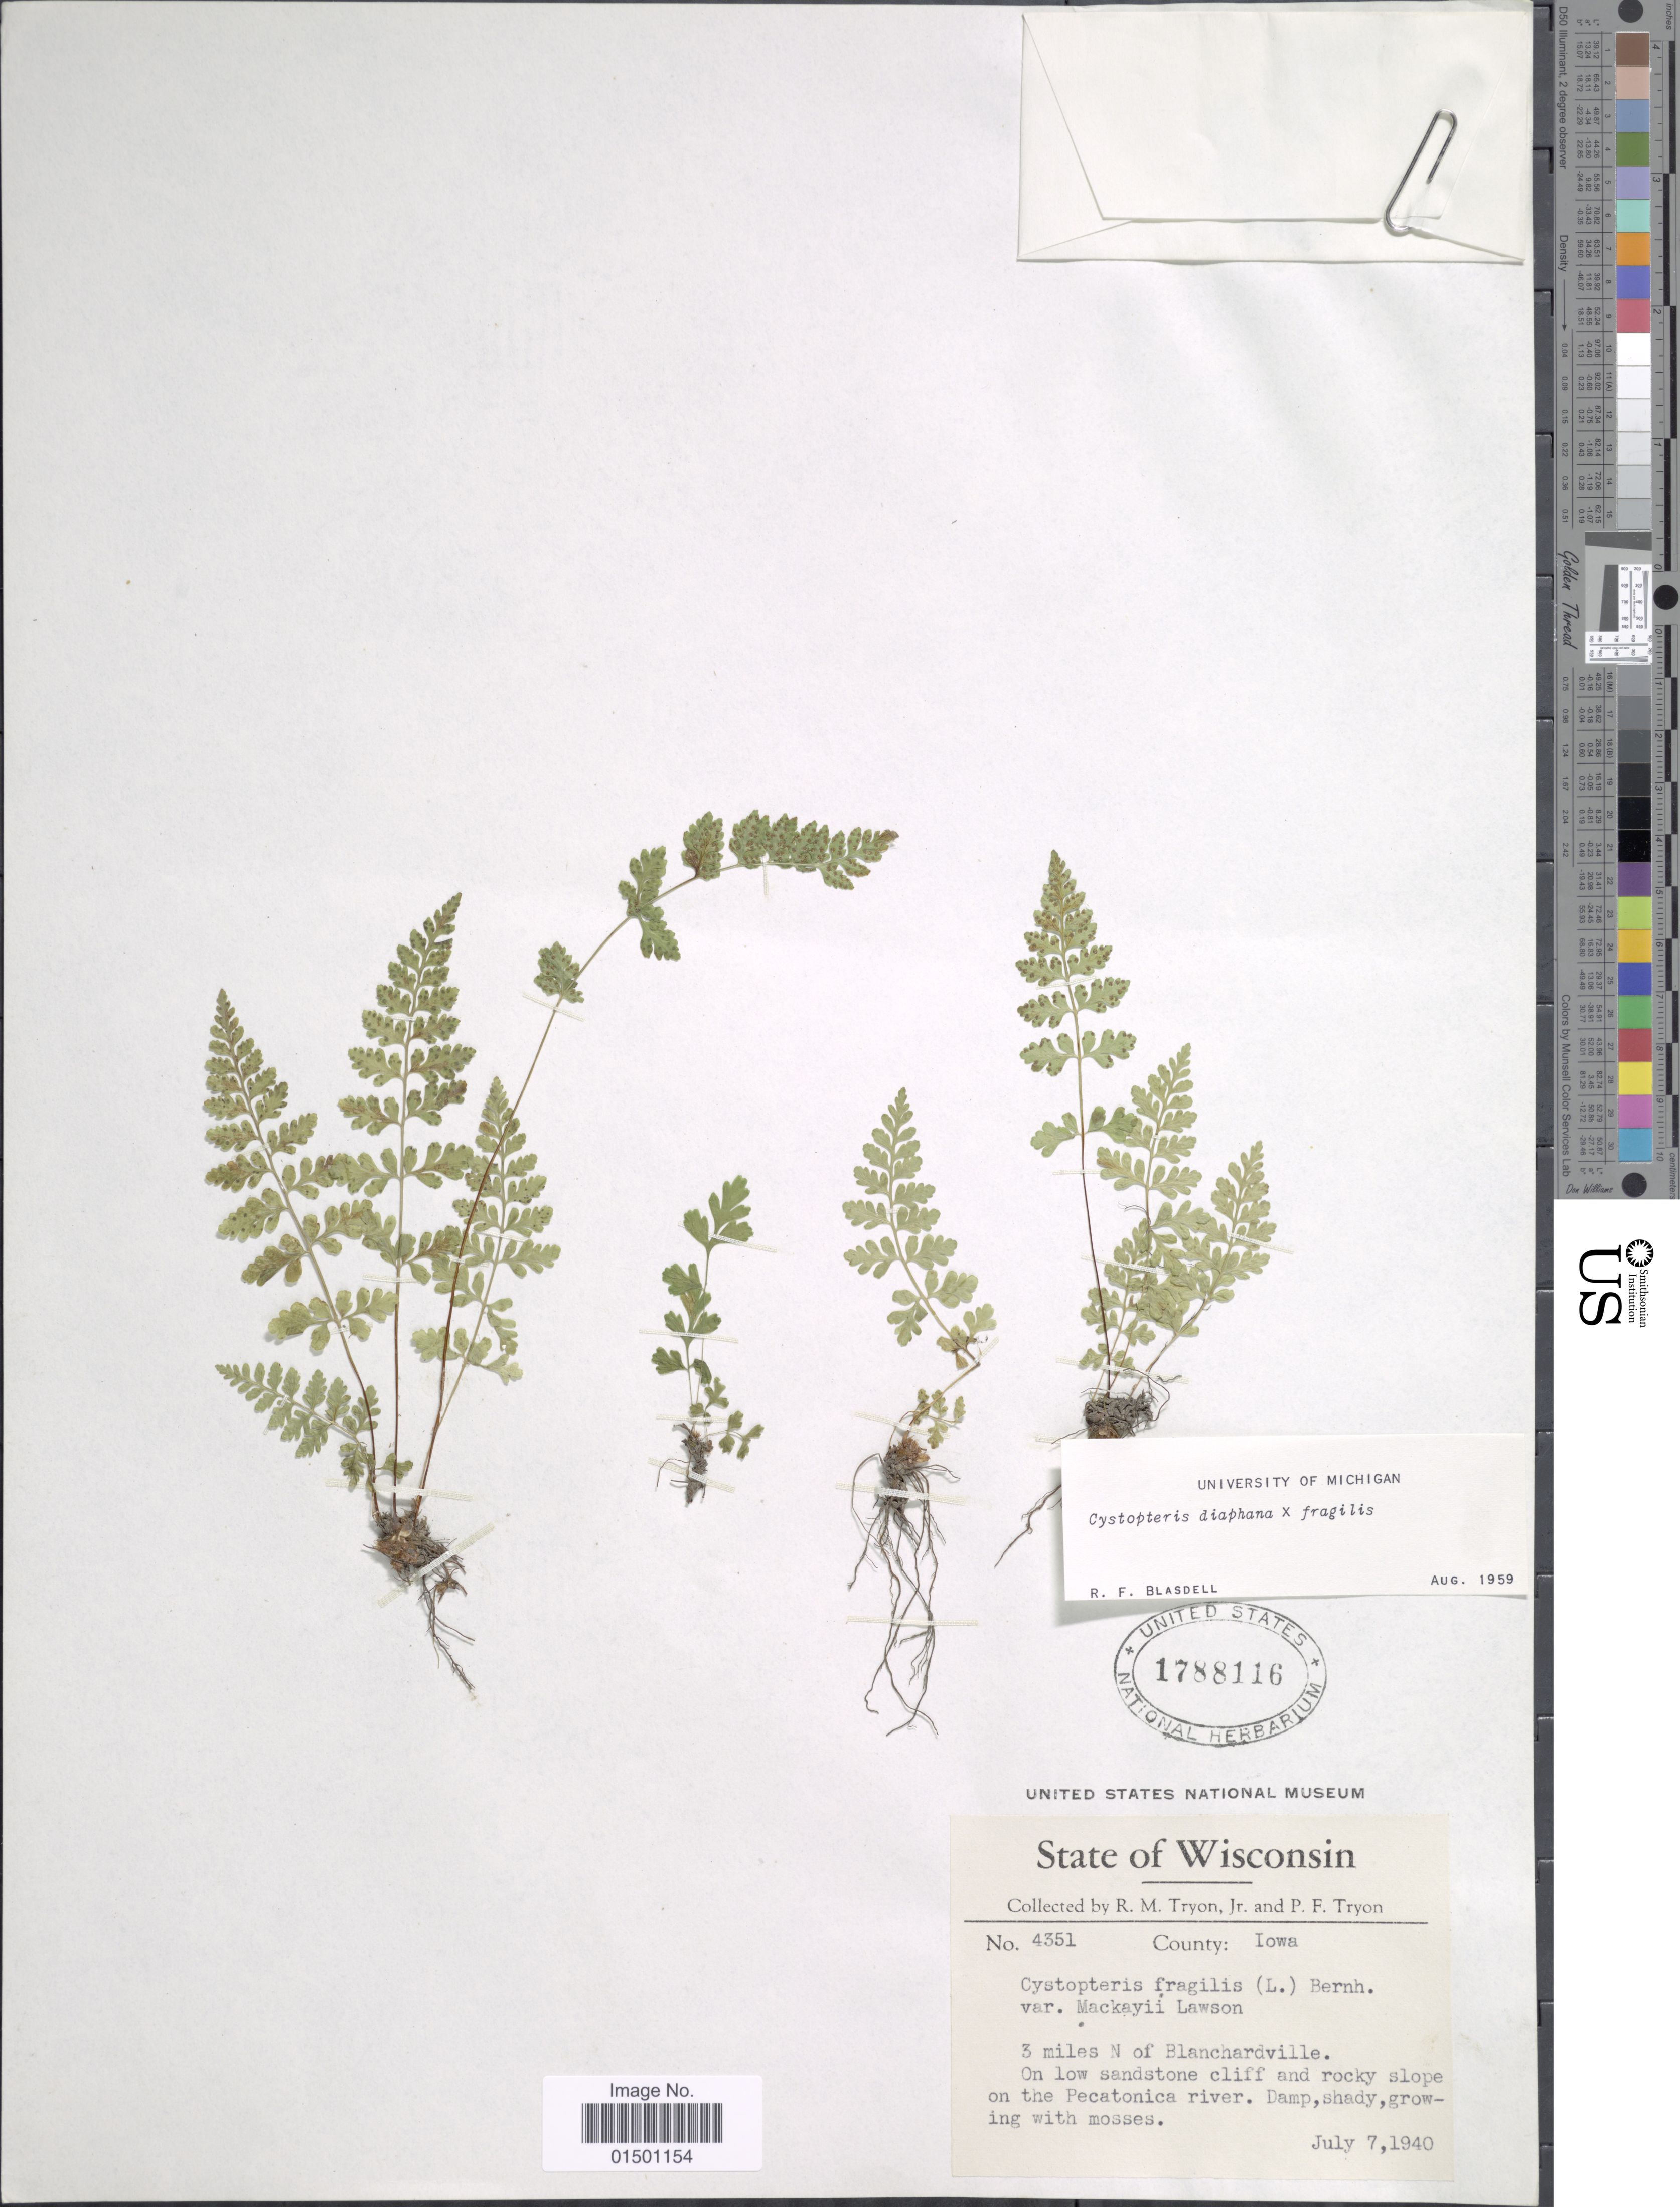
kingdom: Plantae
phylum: Tracheophyta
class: Polypodiopsida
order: Polypodiales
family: Cystopteridaceae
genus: Cystopteris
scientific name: Cystopteris diaphana x C. fragilis (L.) Bernh.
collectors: R. M. Tryon & P. Tryon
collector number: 4351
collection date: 1940-07-07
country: United States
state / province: Wisconsin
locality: County Iowa, 3 miles N. of Blanchardville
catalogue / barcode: US 1788116